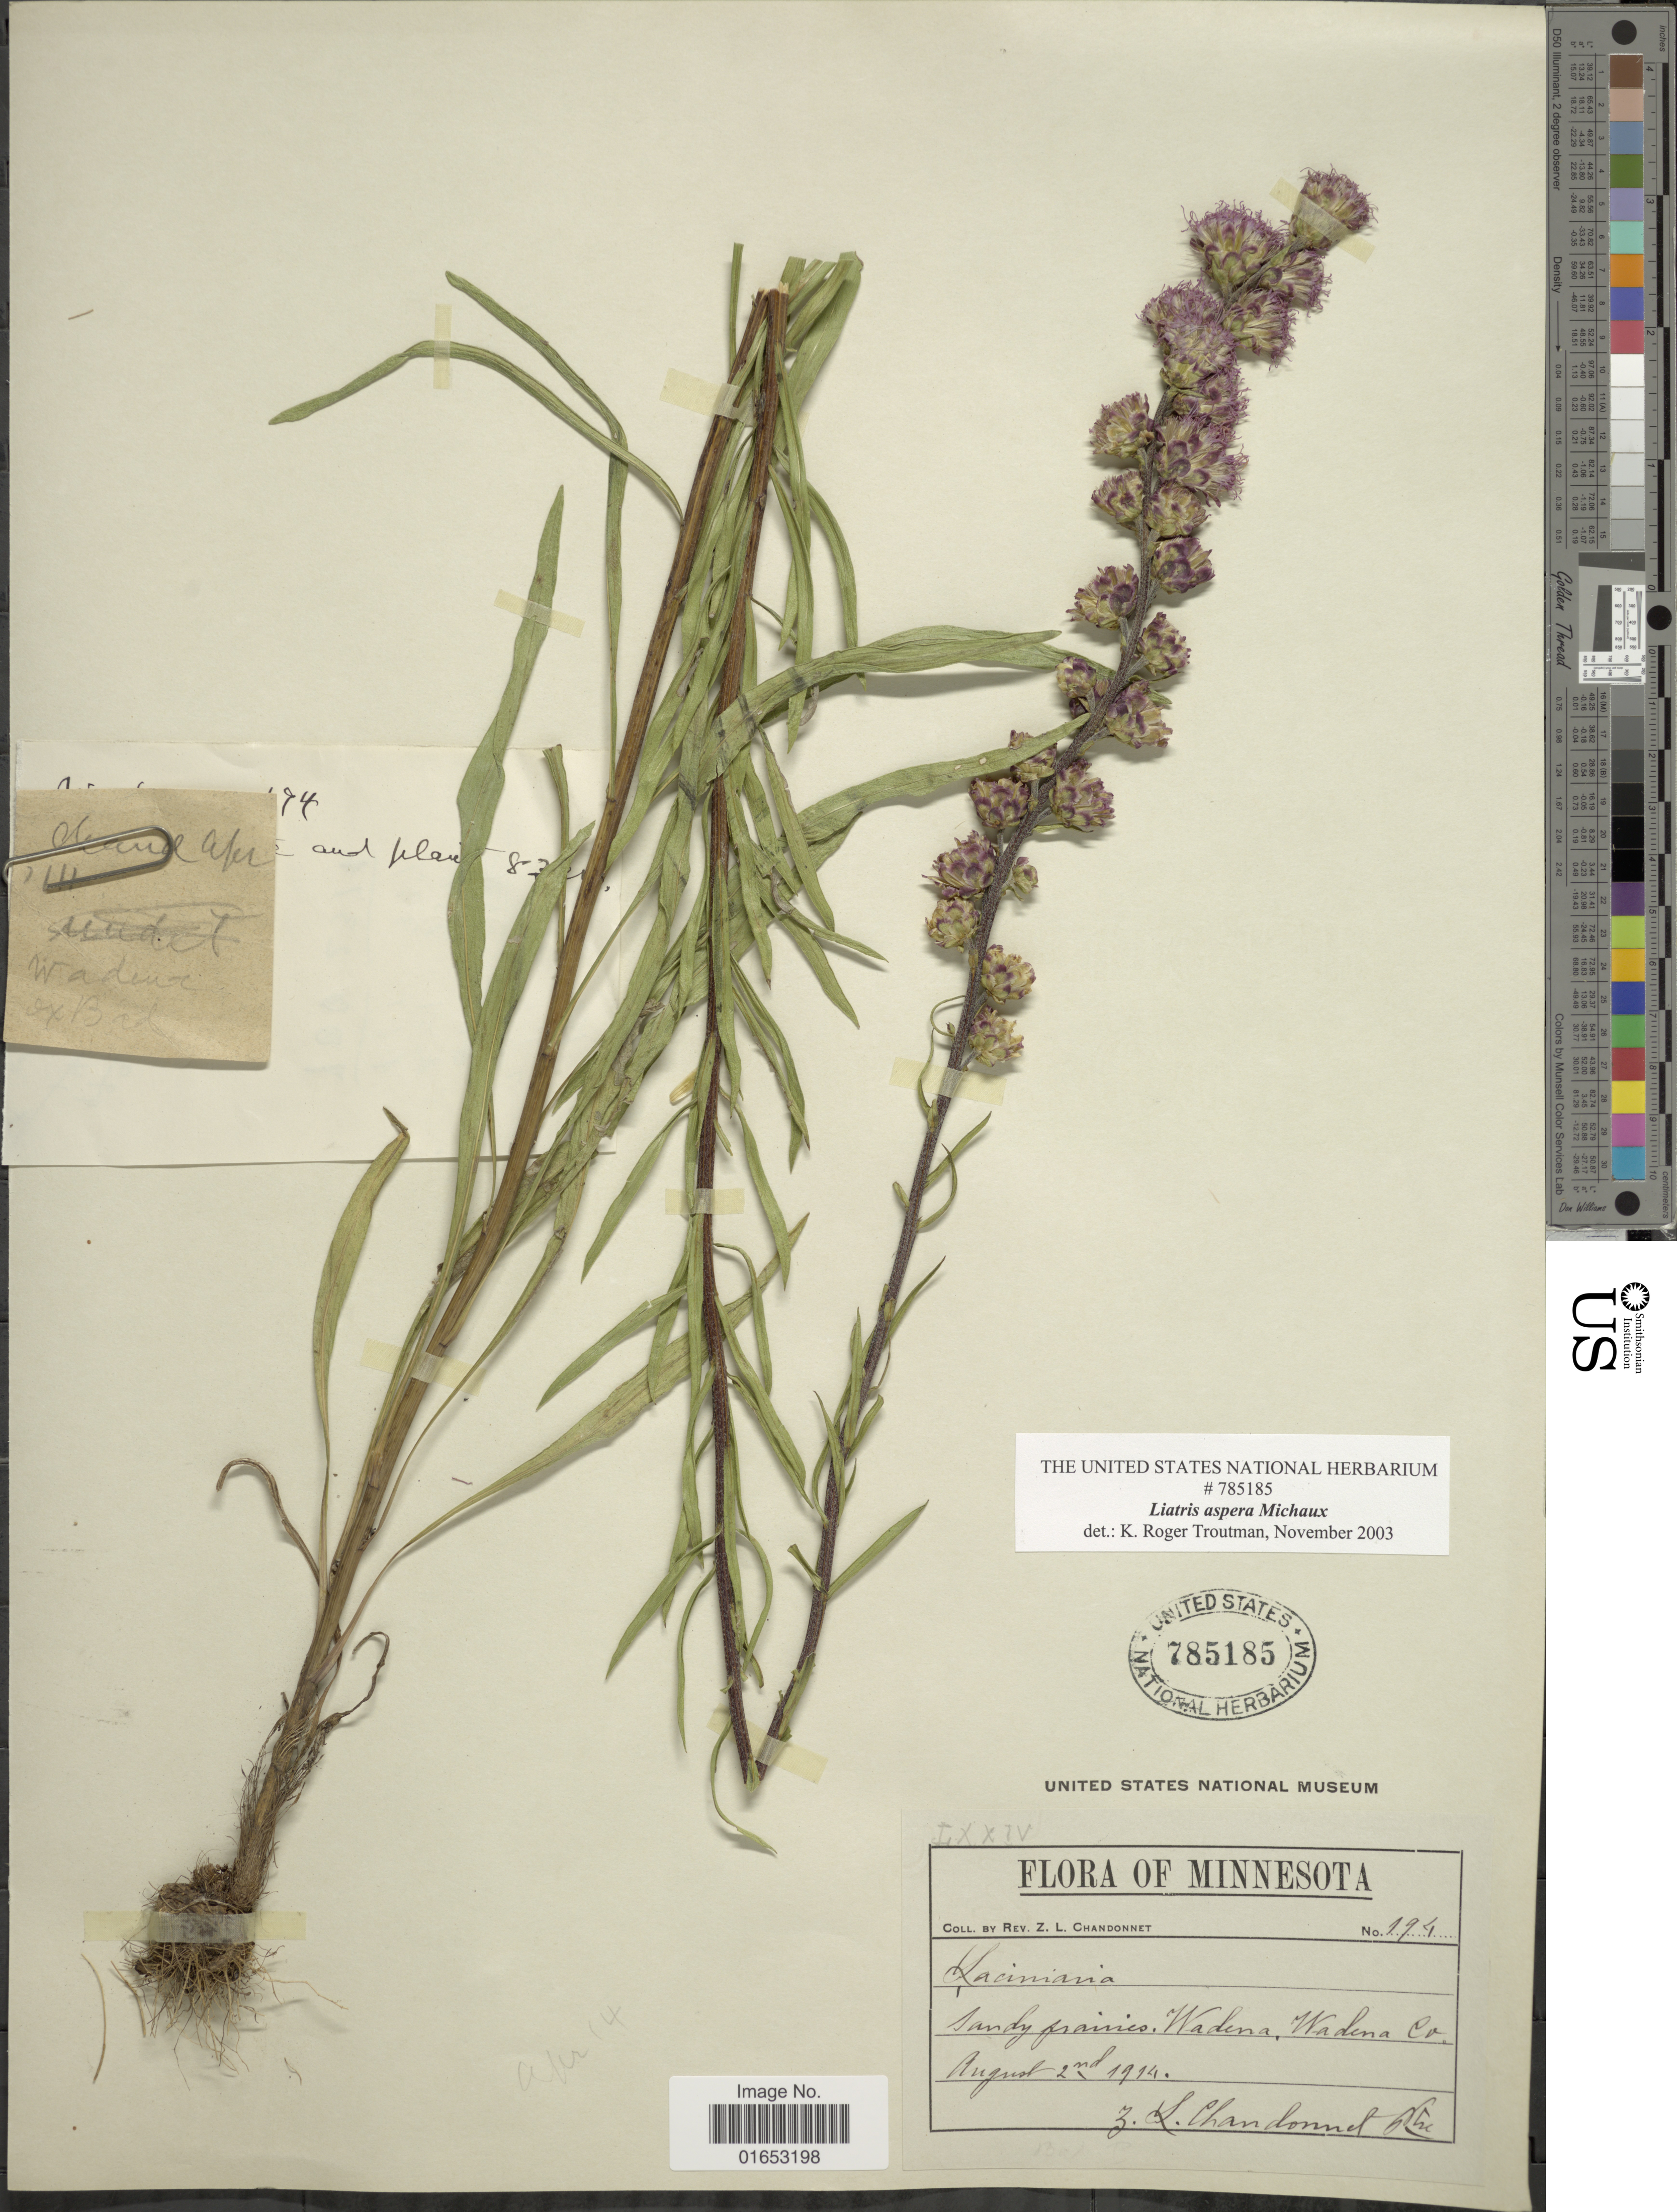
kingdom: Plantae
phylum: Tracheophyta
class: Magnoliopsida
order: Asterales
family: Asteraceae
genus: Liatris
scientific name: Liatris aspera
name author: Michx.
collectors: Z. Chandonnet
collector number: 194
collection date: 1914-08-02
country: United States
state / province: Minnesota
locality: Wadena Wadena Co.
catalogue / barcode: US 785185